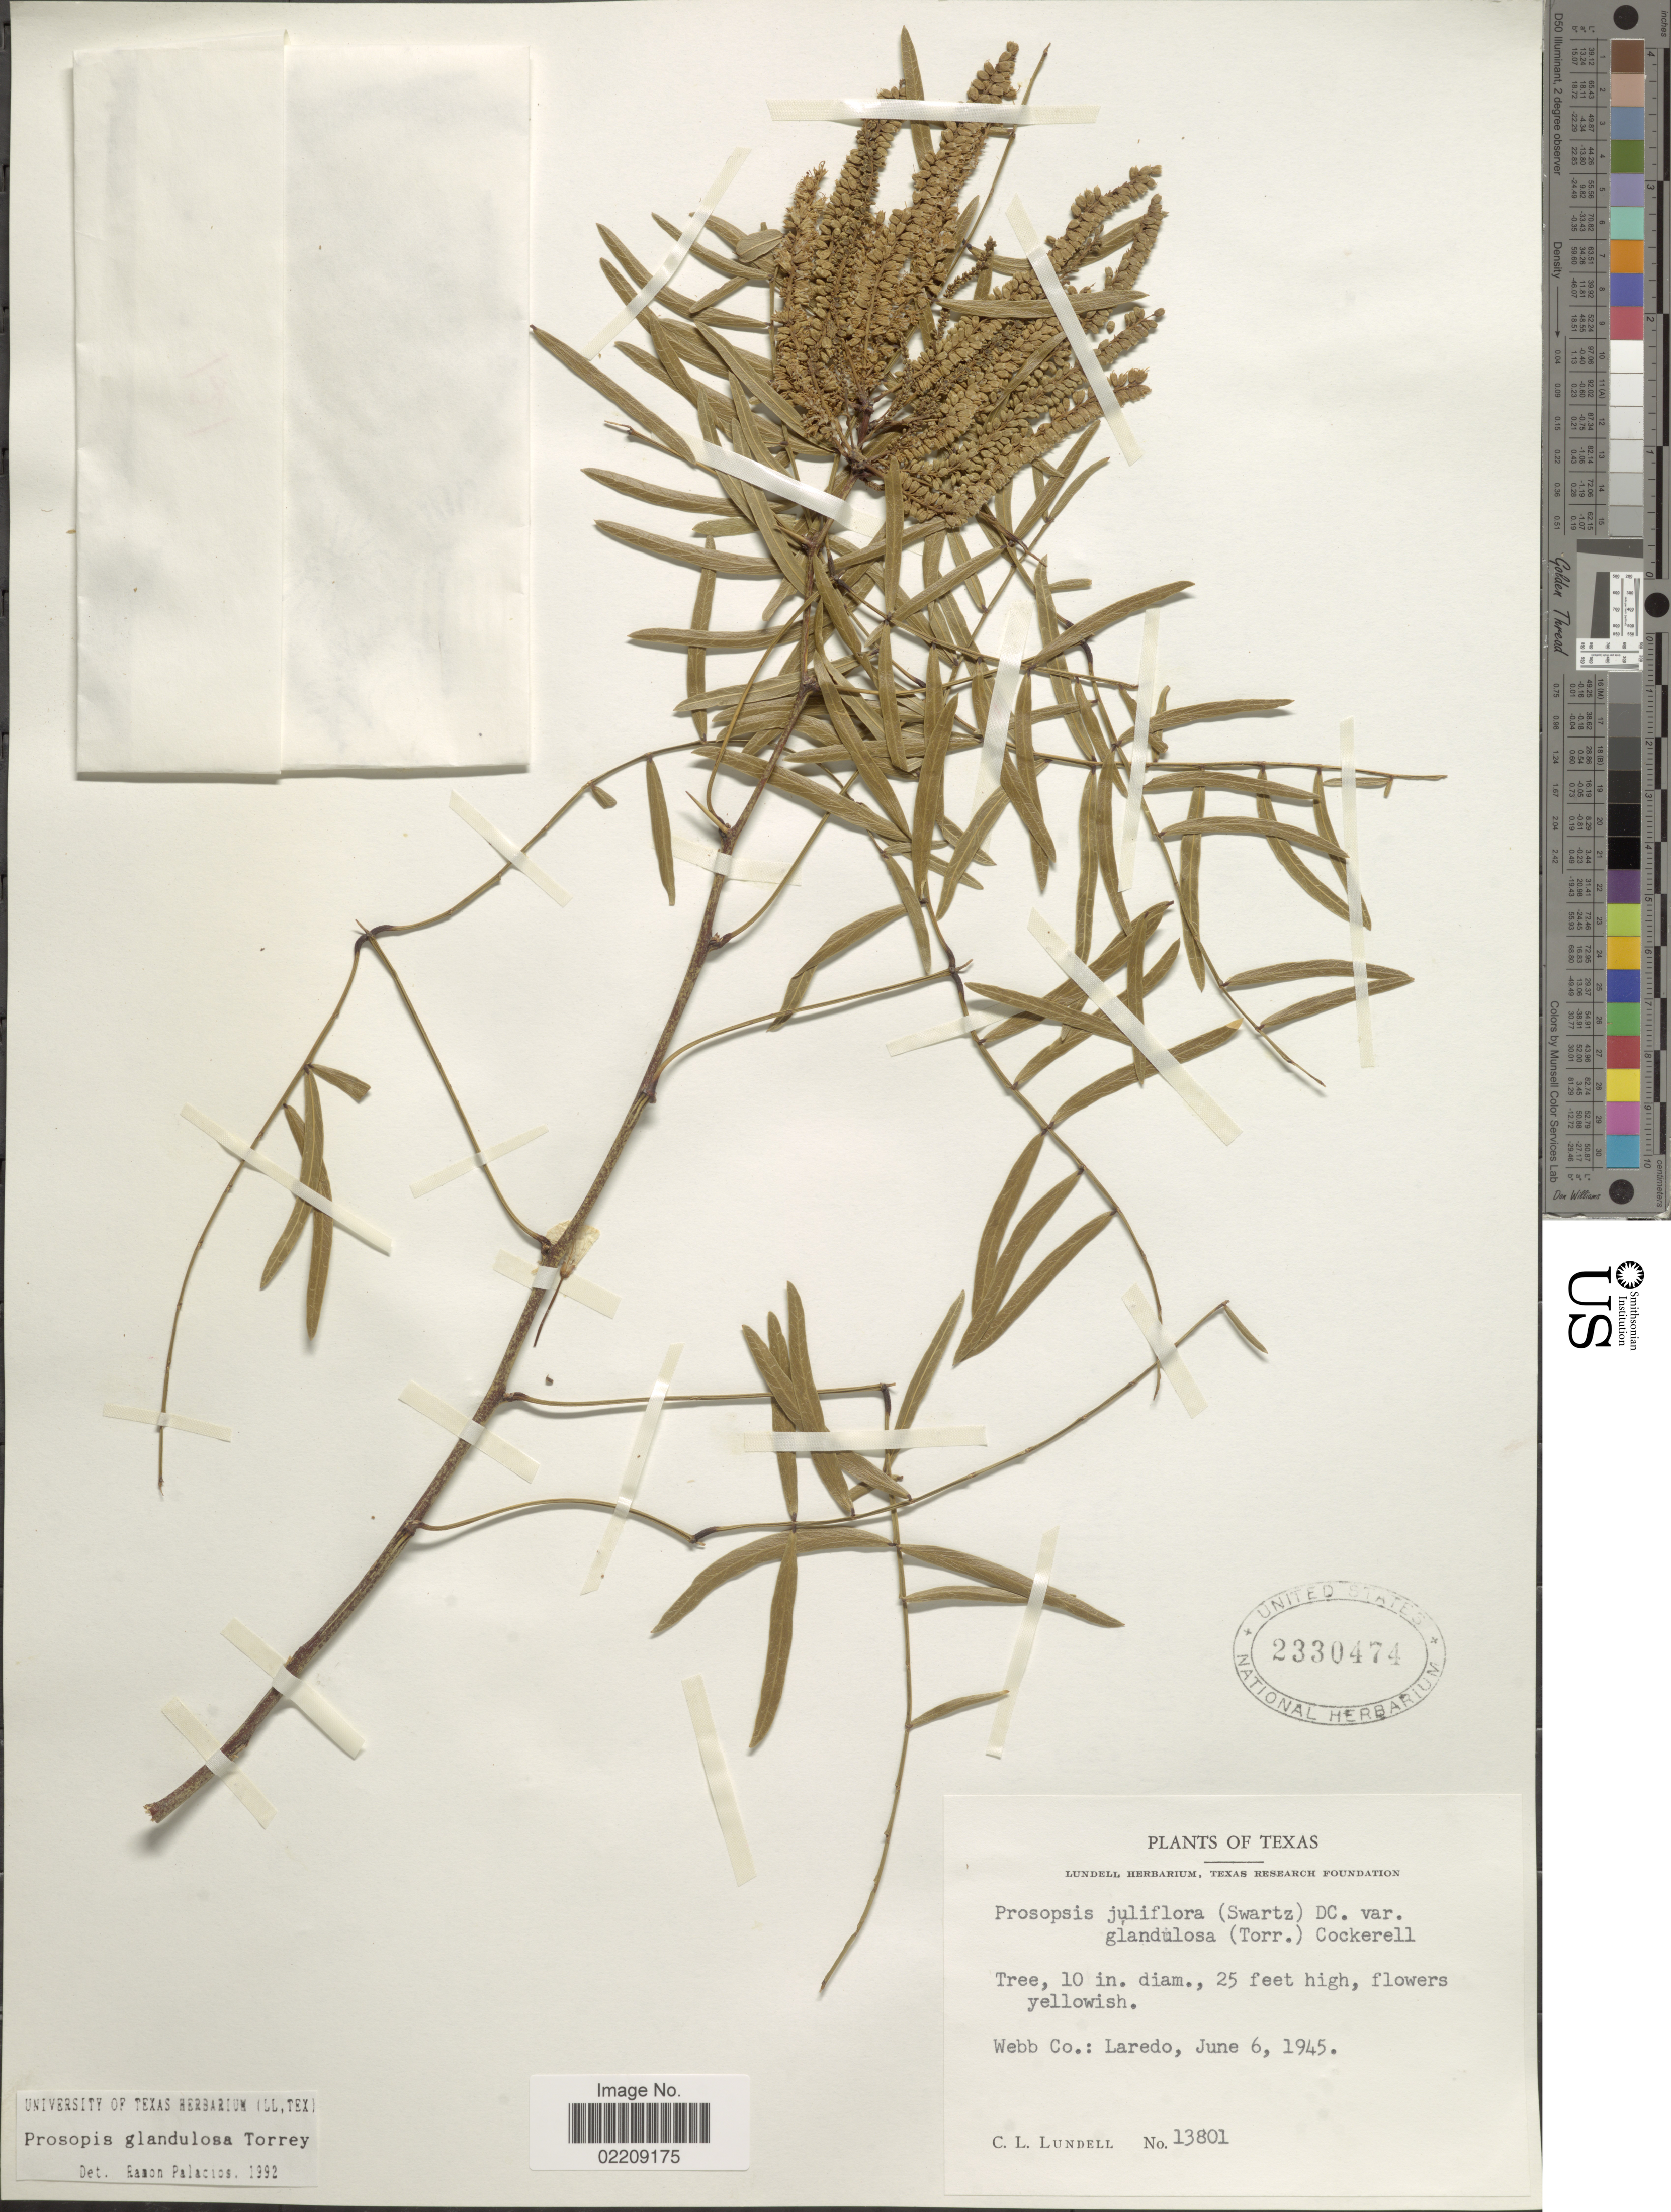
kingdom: Plantae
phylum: Tracheophyta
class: Magnoliopsida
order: Fabales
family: Fabaceae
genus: Neltuma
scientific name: Neltuma glandulosa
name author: (Torr.) Britton & Rose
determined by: Strong, Mark T., (BOT), Smithsonian Institution - National Museum of Natural History (UNITED STATES)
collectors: C. L. Lundell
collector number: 13801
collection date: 1945-06-06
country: United States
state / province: Texas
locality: Webb Co: Laredo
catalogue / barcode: US 2330474